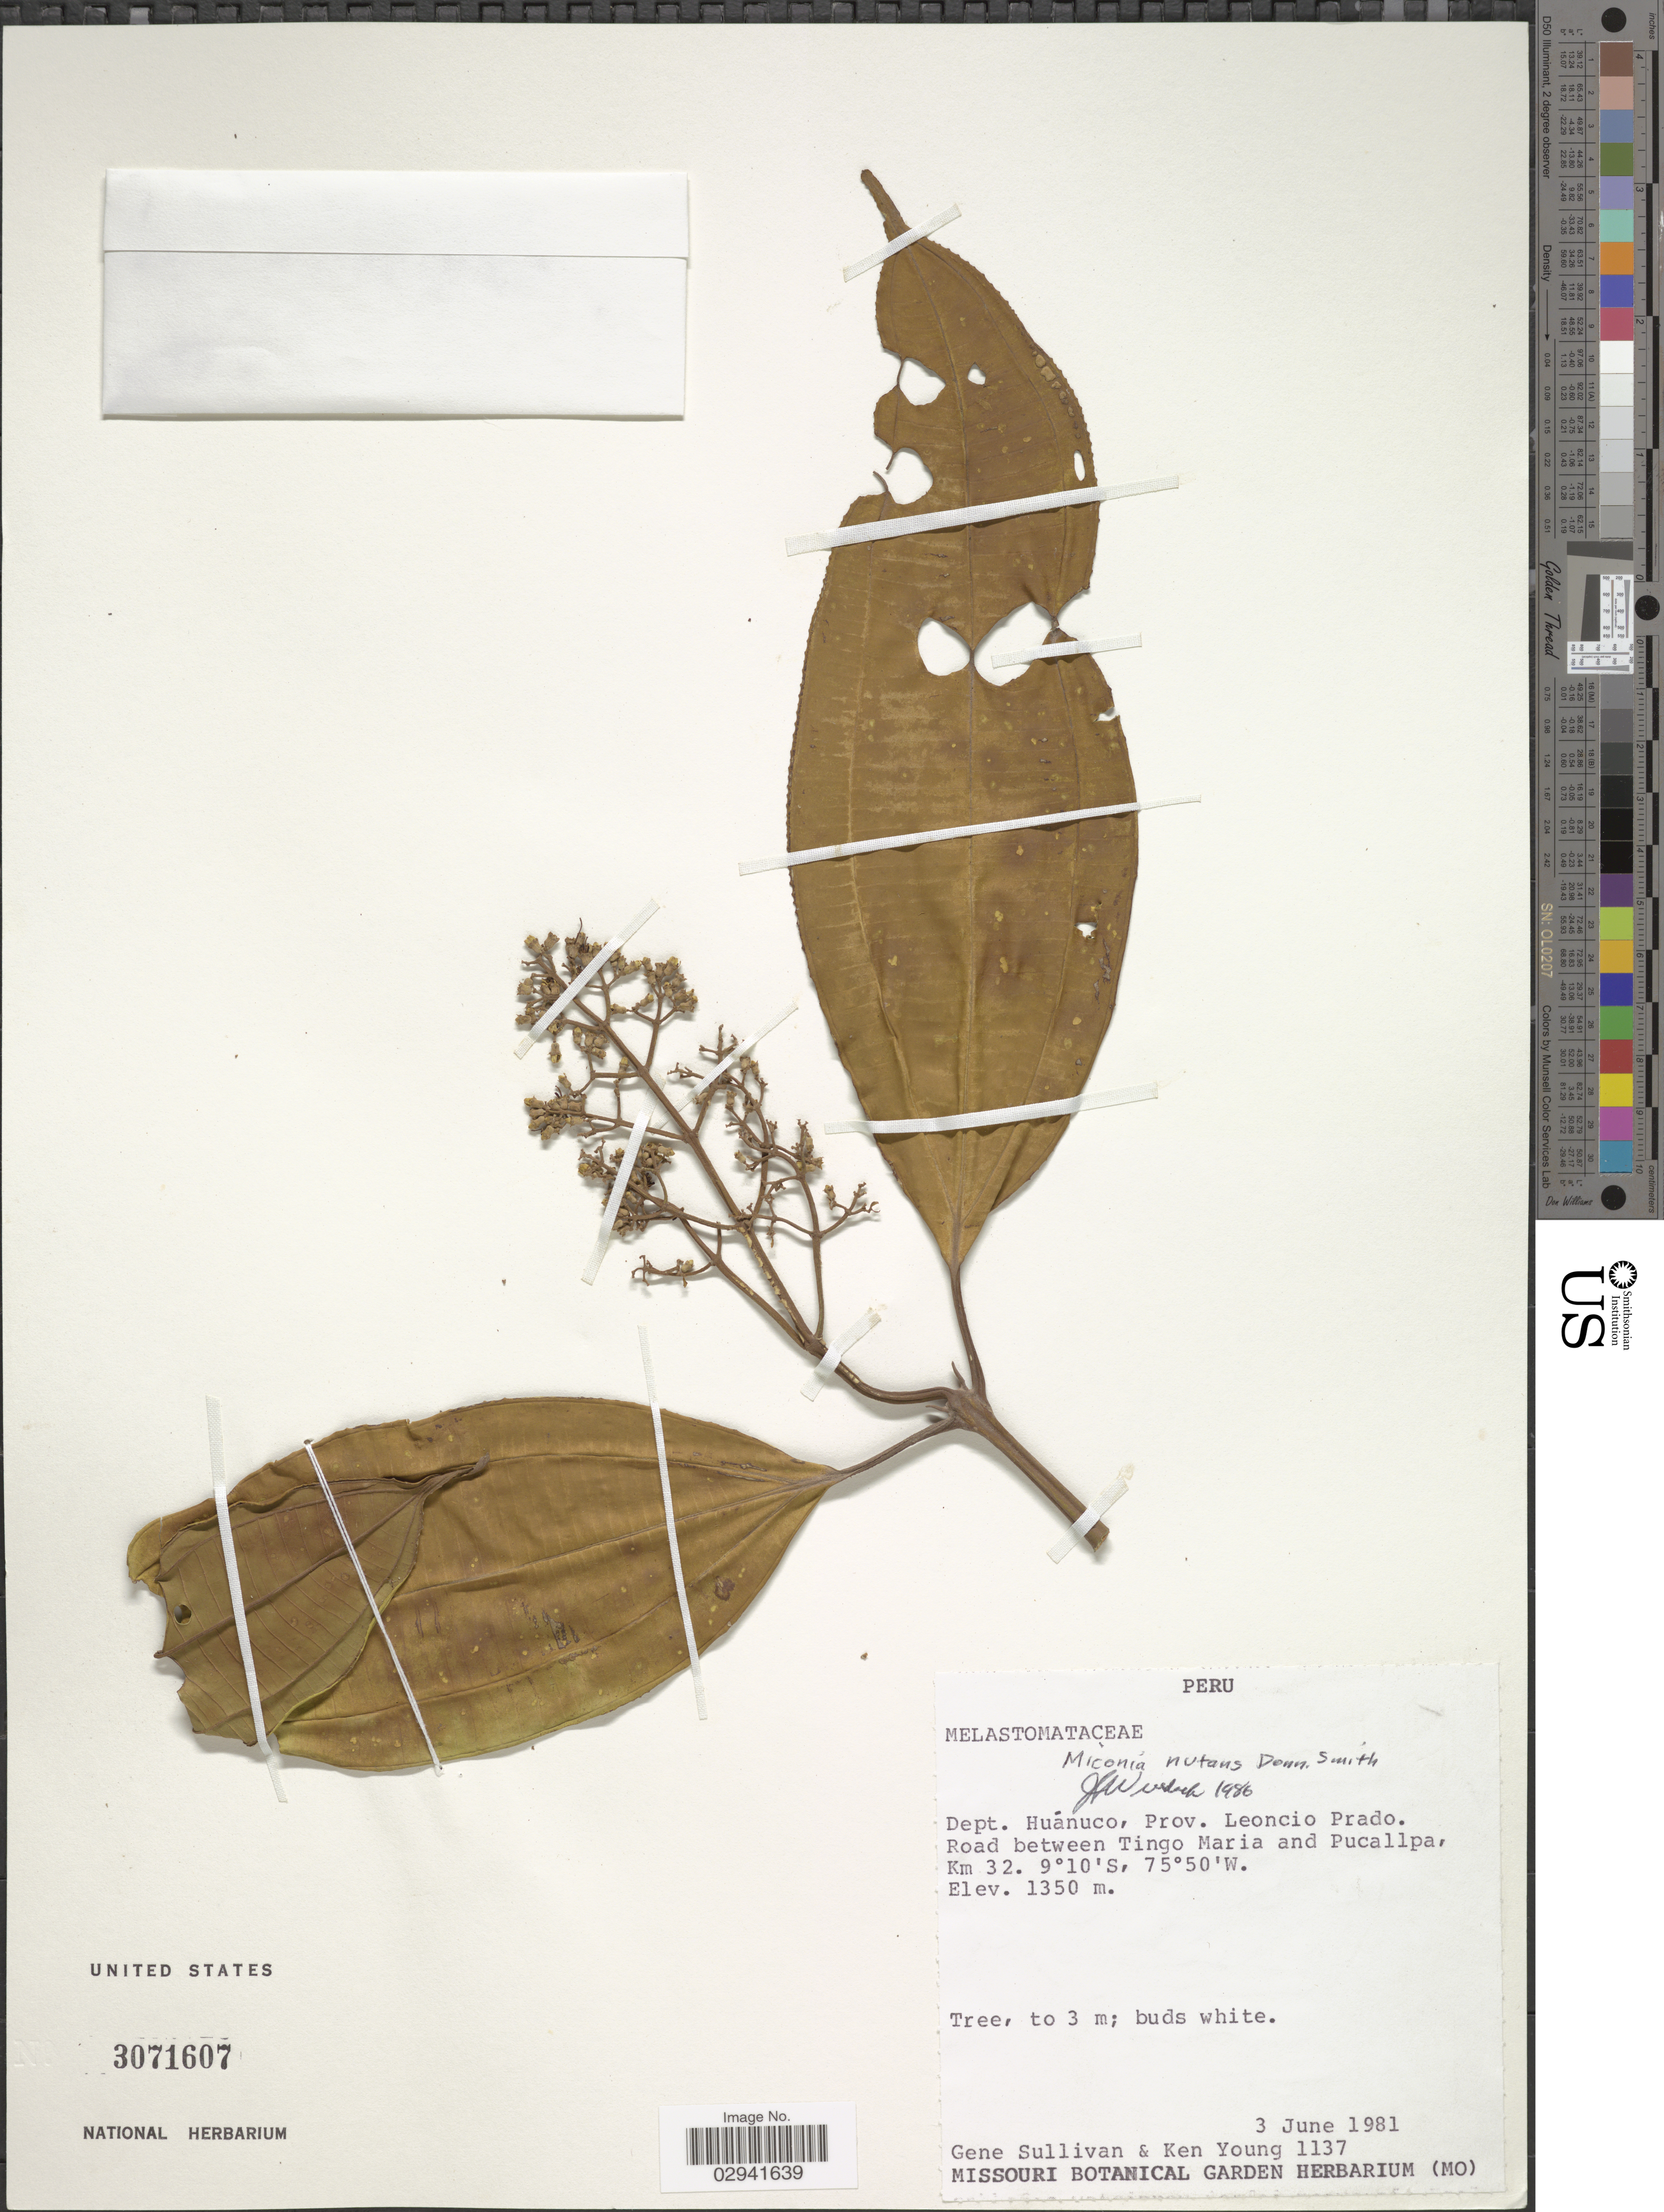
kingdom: Plantae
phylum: Tracheophyta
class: Magnoliopsida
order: Myrtales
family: Melastomataceae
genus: Miconia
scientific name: Miconia nutans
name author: Donn. Sm.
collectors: G. Sullivan & K. Young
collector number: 1137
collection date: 1981-06-03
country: Peru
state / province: Huánuco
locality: Dept. Huánuco, Prov. Leoncio Prado. Road between Tingo Maria and Pucallpa, Km 32.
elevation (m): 1350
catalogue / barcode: US 3071607